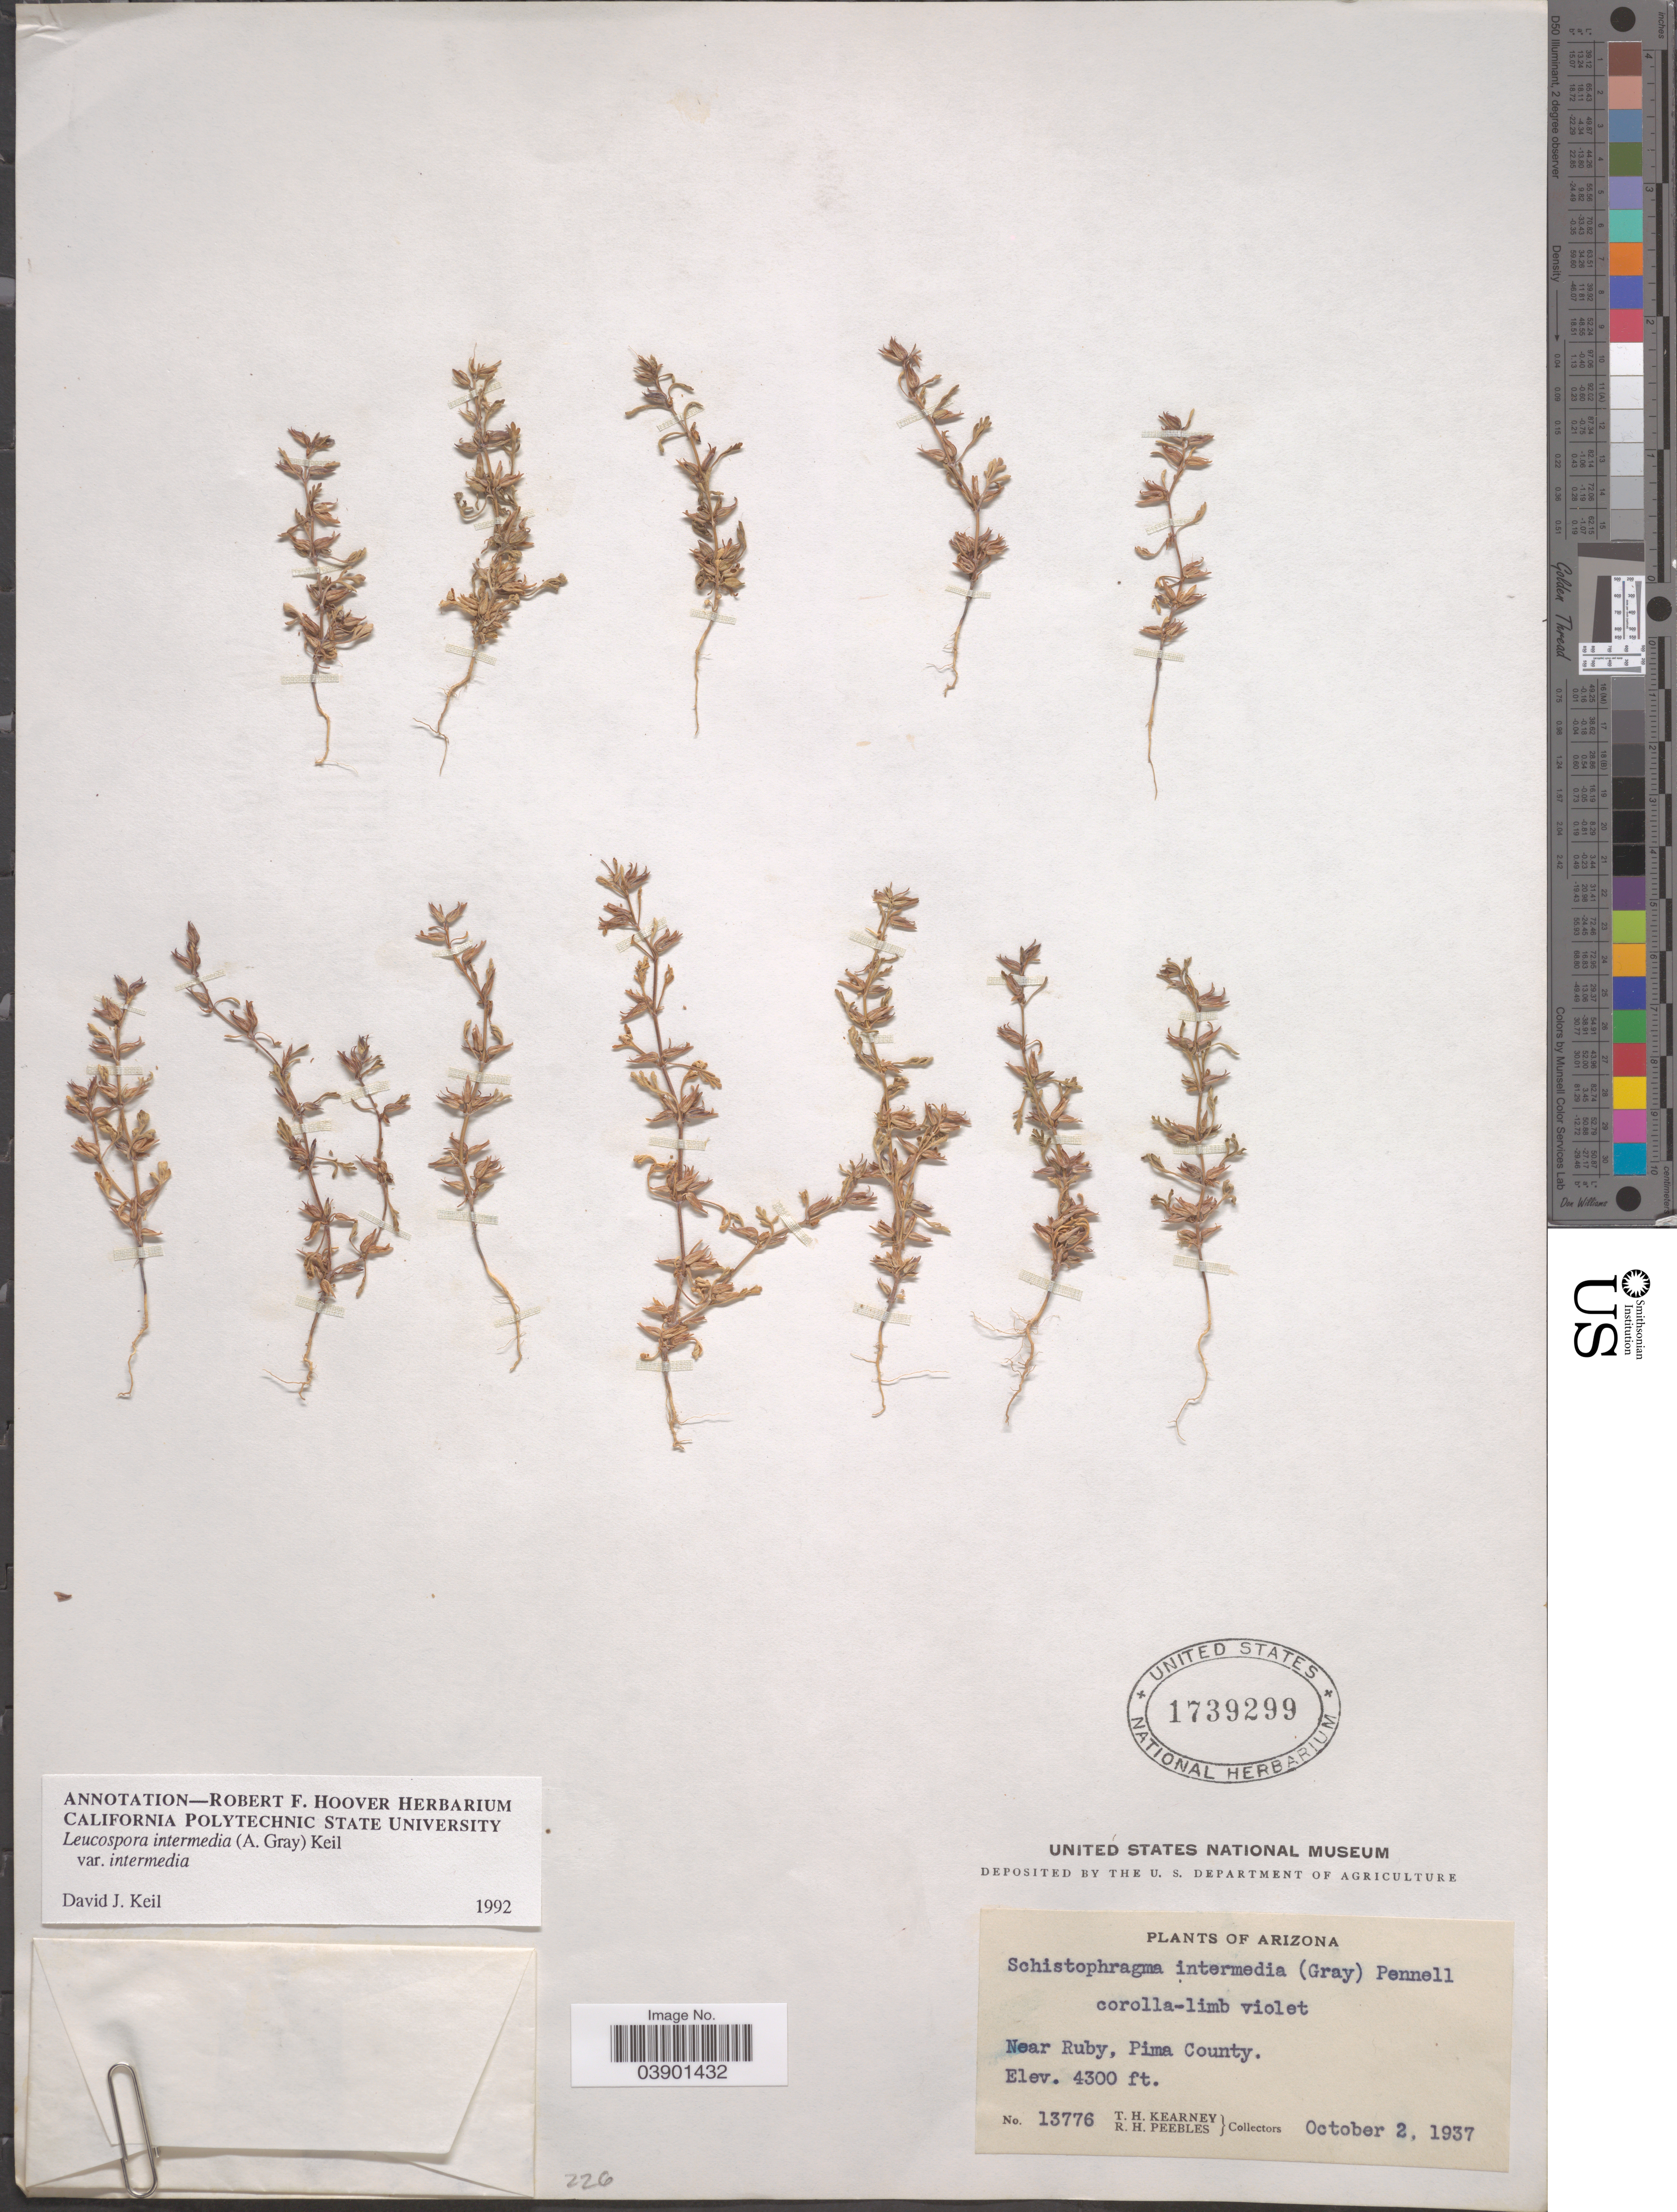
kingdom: Plantae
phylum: Tracheophyta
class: Magnoliopsida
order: Lamiales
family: Plantaginaceae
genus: Schistophragma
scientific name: Schistophragma intermedium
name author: (A. Gray) Pennell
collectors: T. H. Kearney & R. H. Peebles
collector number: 13776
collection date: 1937-10-02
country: United States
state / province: Arizona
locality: Near Ruby, Pima County.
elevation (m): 1311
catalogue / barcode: US 1739299